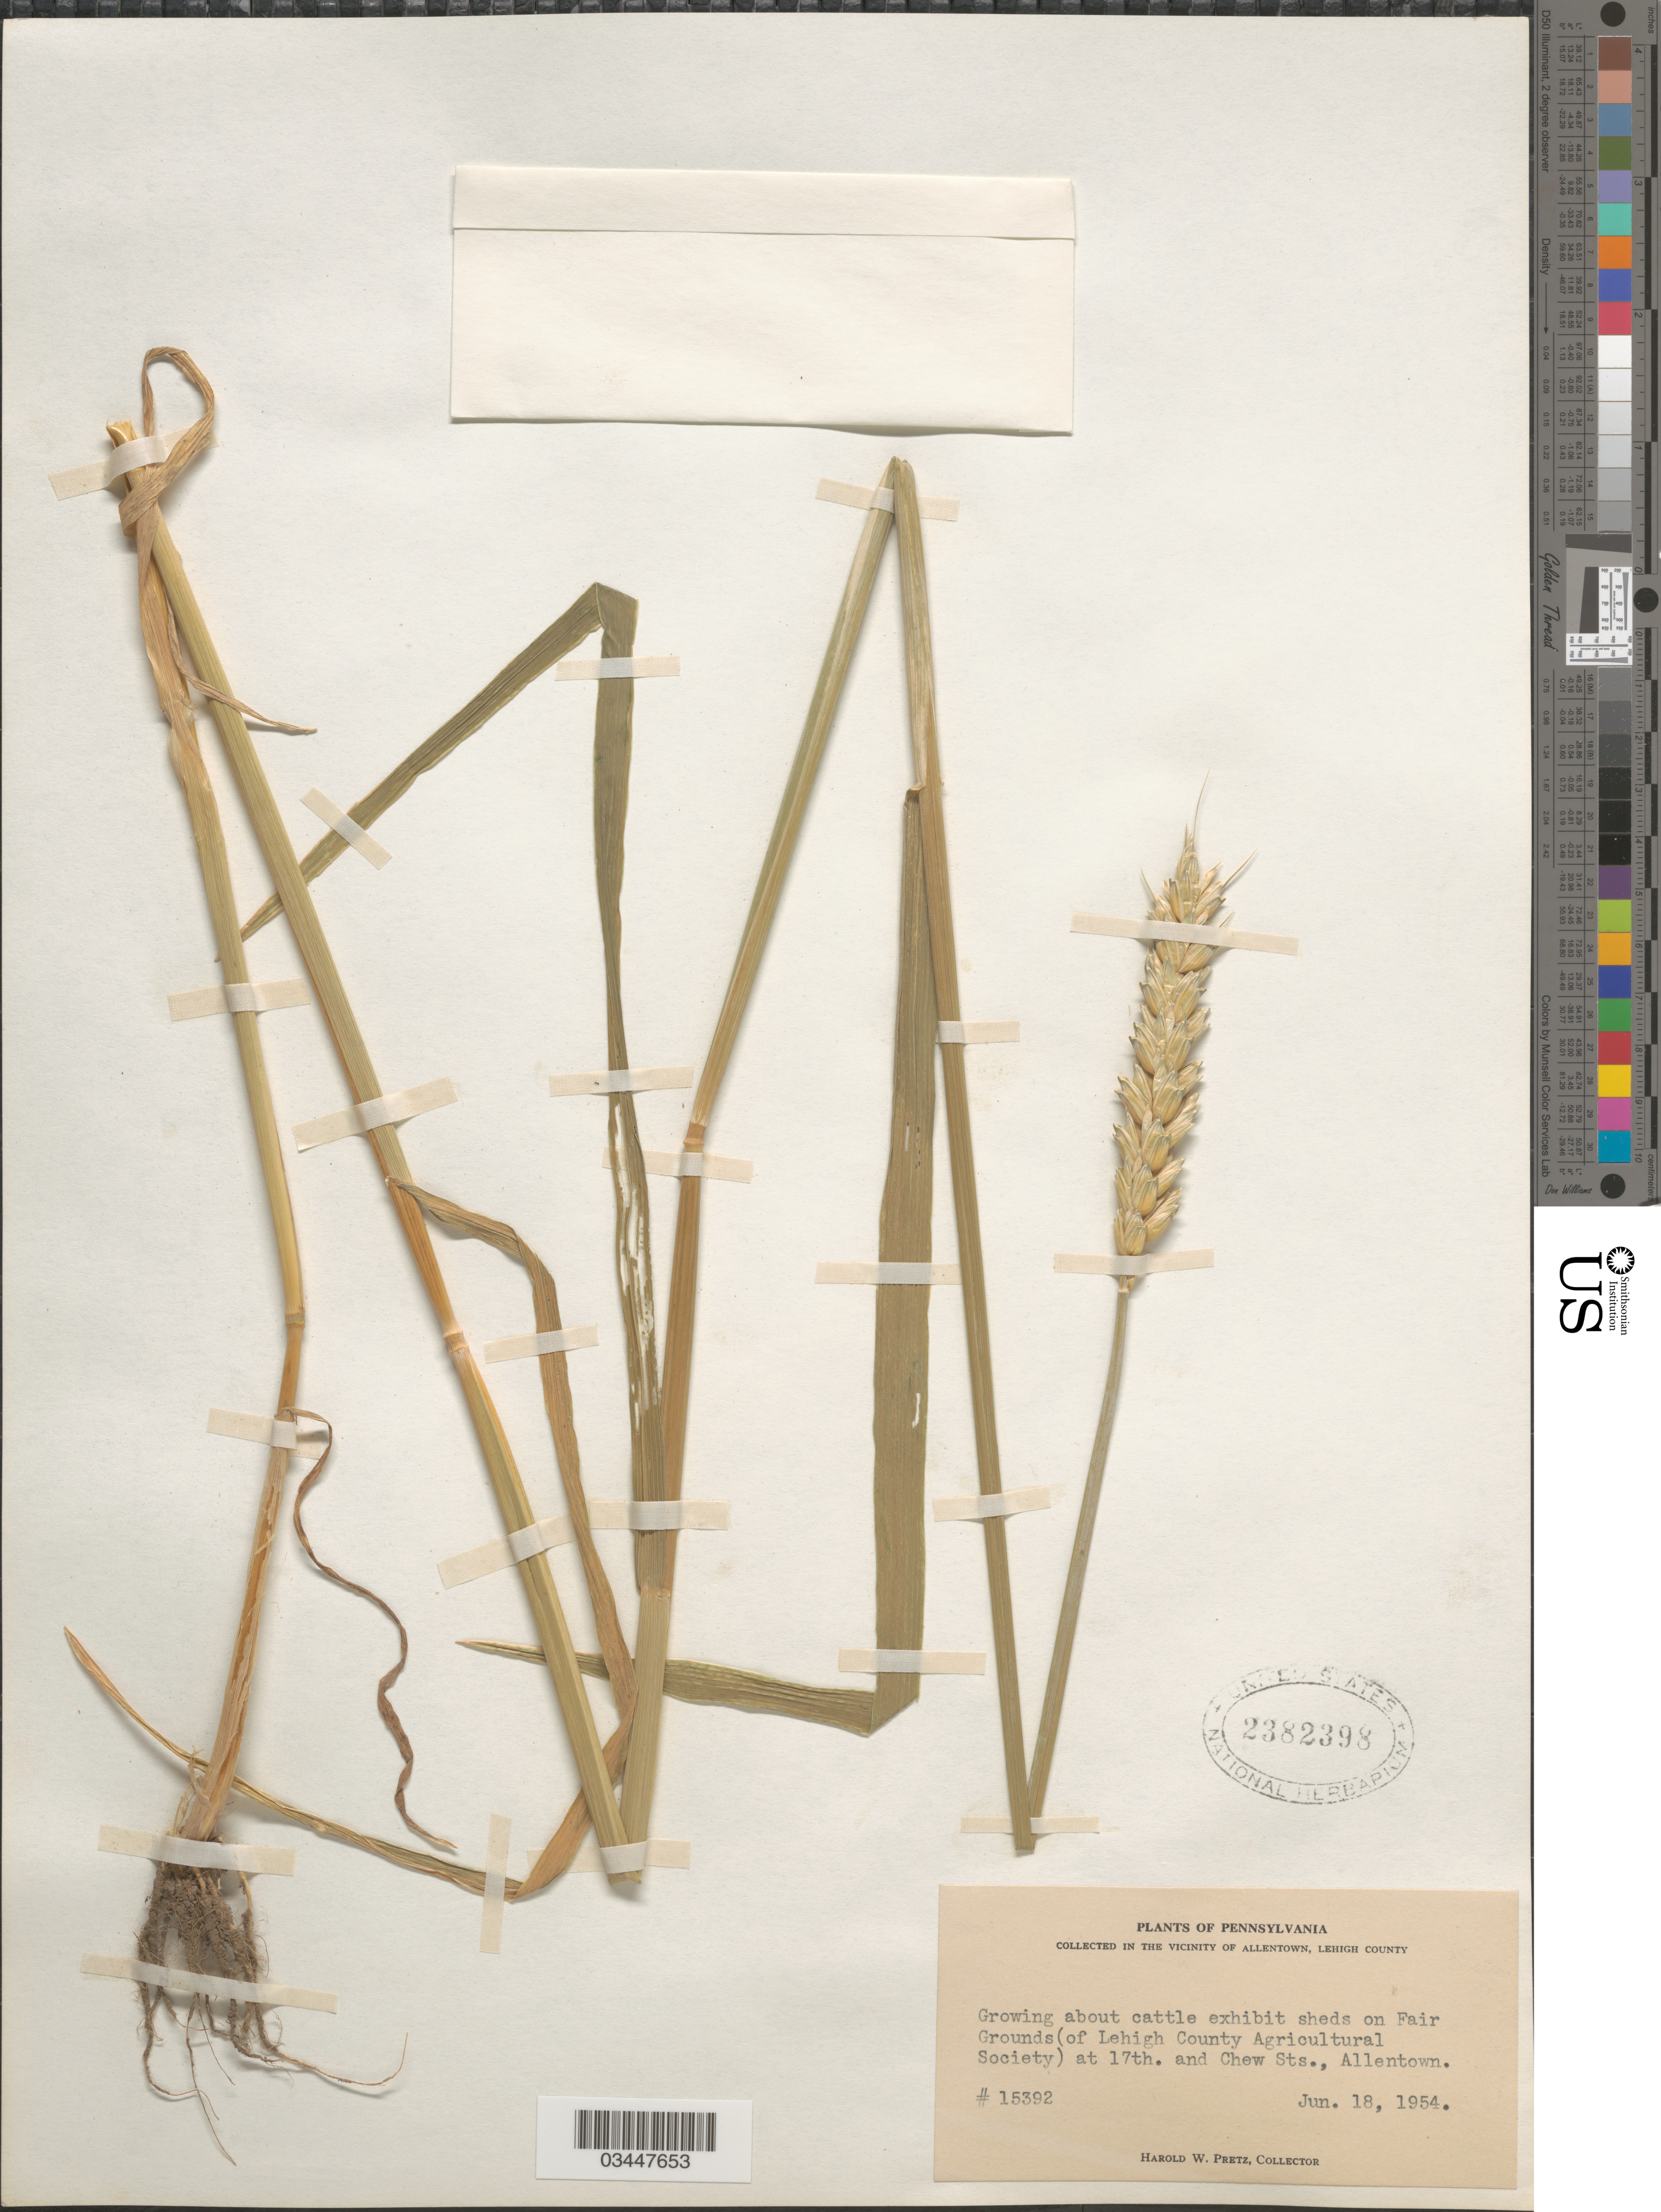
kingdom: Plantae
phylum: Tracheophyta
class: Liliopsida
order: Poales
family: Poaceae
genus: Triticum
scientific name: Triticum aestivum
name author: L.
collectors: H. W. Pretz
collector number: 15392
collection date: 1954-06-18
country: United States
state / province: Pennsylvania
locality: In the vicinity of Allentown, Lehigh County. Growing about cattle exhibit sheds on Fair Grounds(of Lehigh County Agricultural Society) at 17th. and Chew Sts., Allentown.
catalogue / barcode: US 2382398